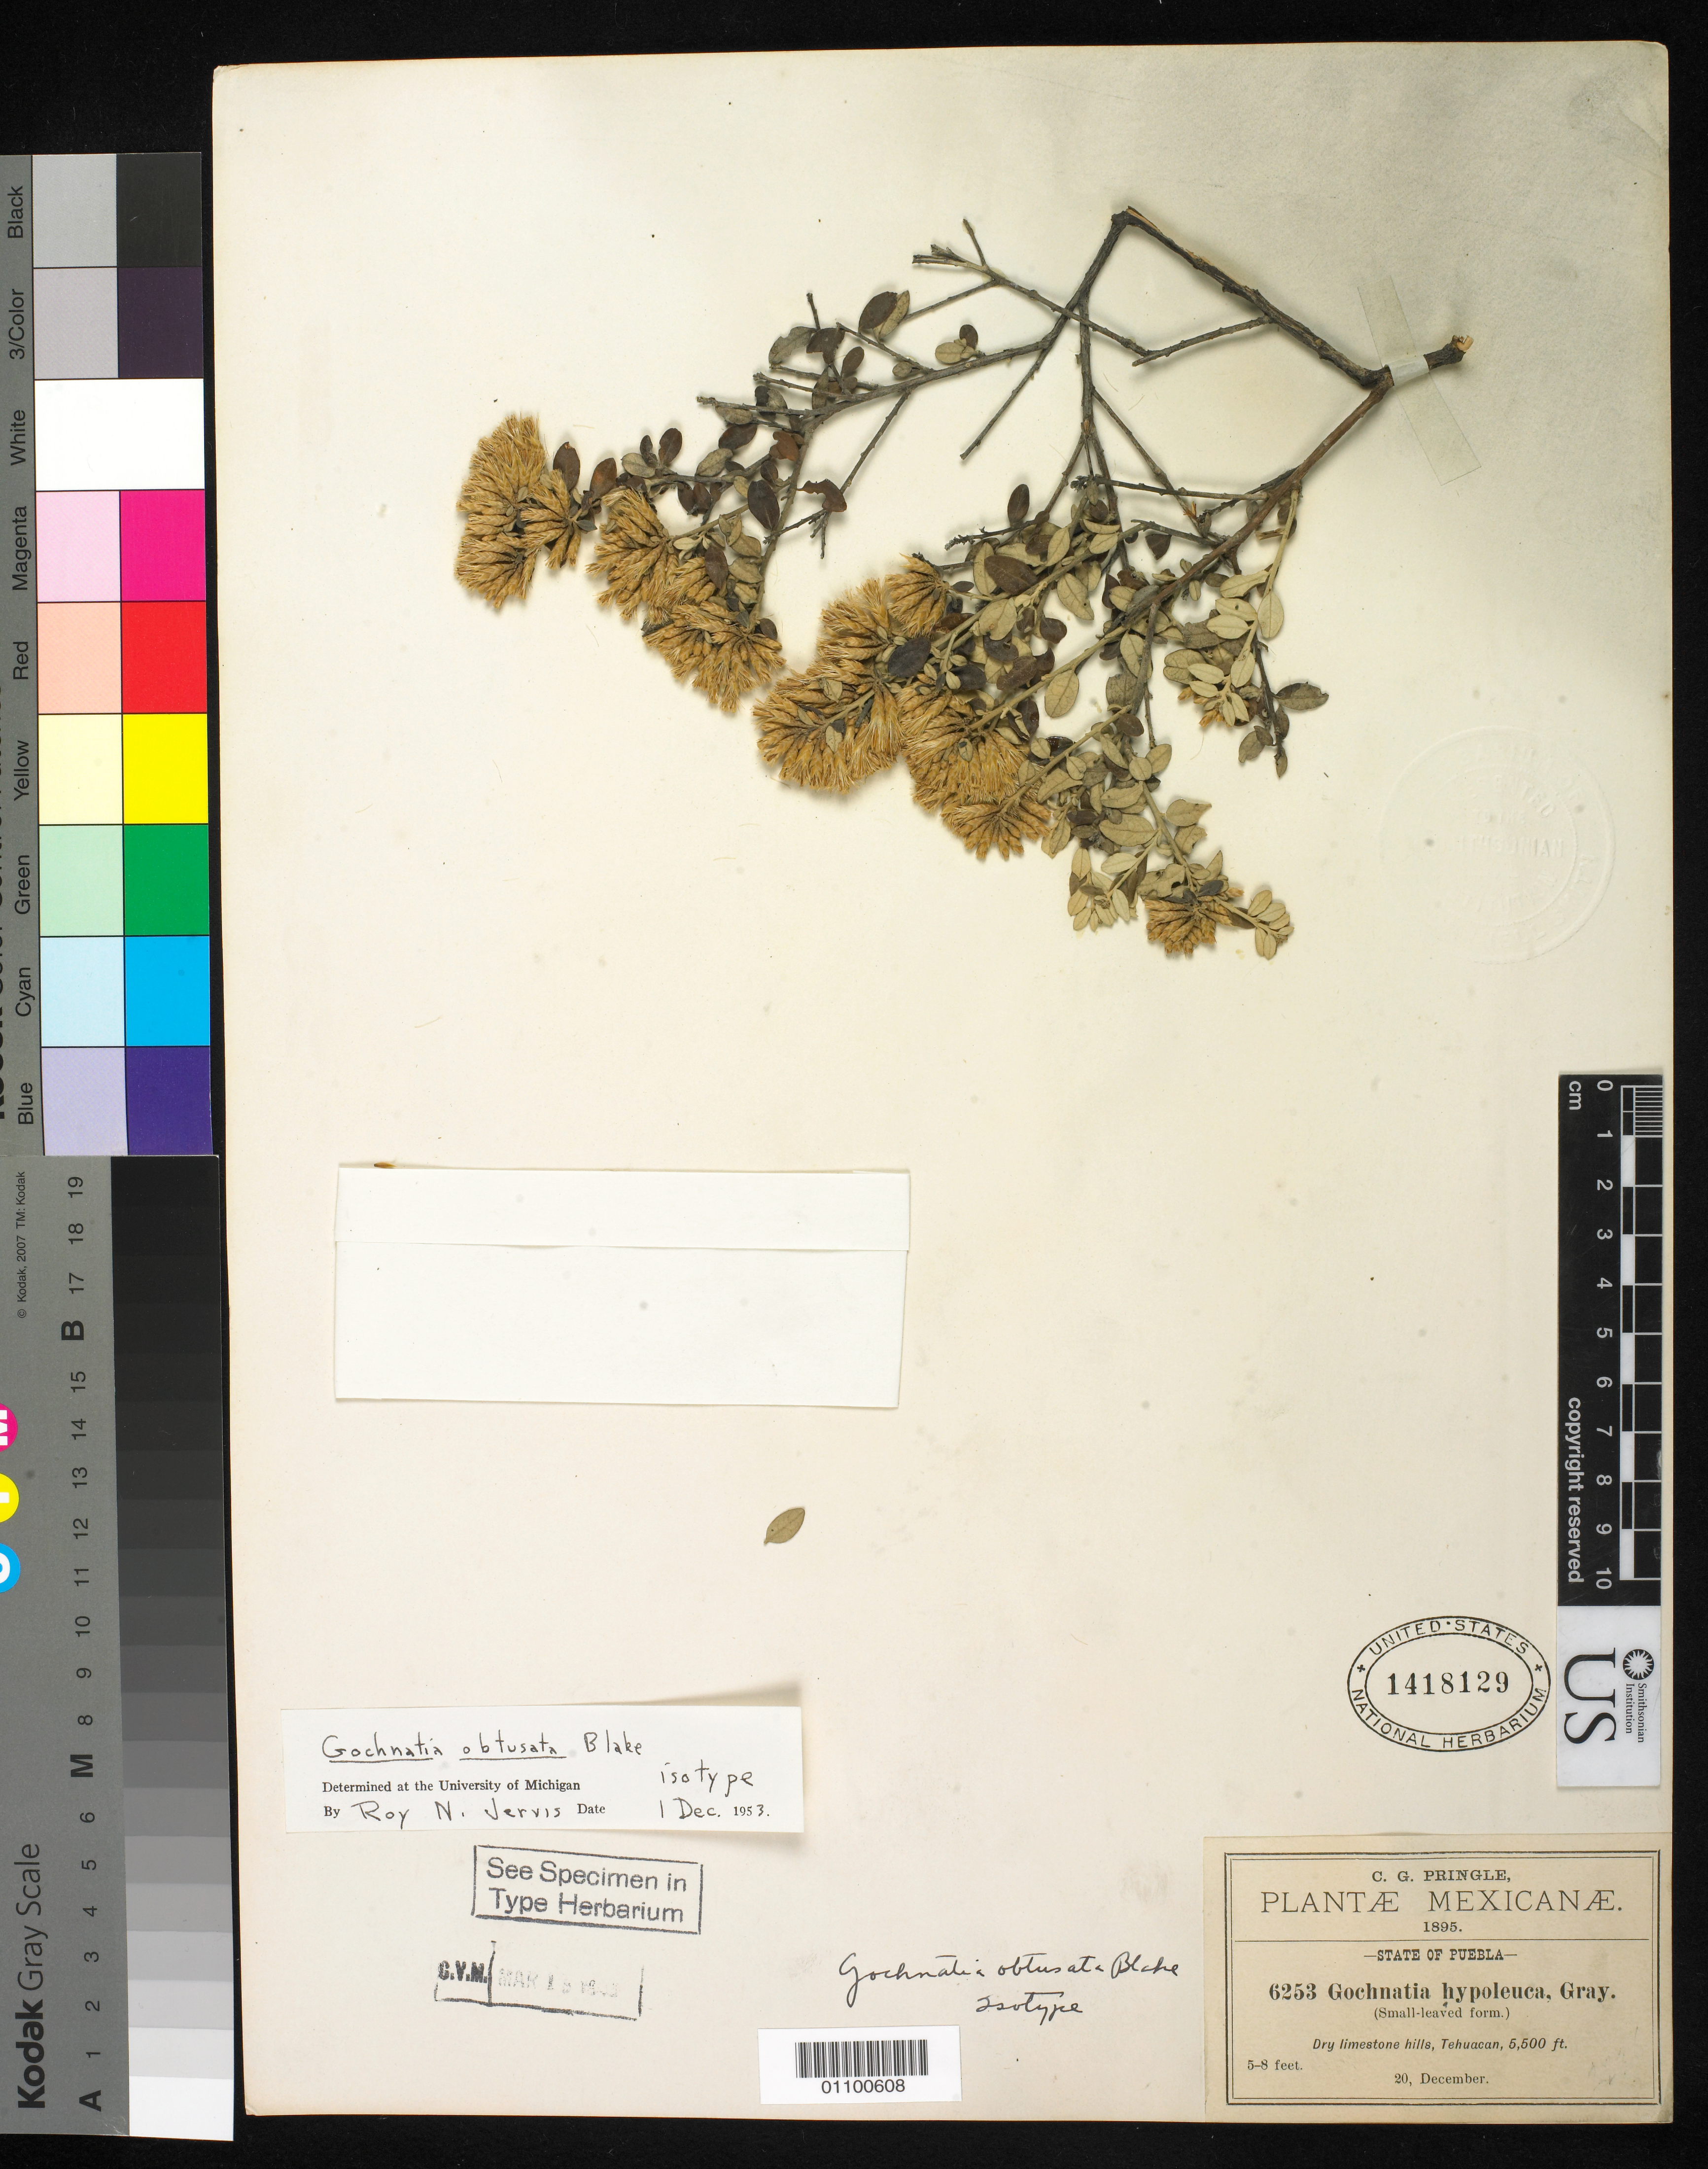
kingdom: Plantae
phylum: Tracheophyta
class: Magnoliopsida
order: Asterales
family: Asteraceae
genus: Gochnatia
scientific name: Gochnatia obtusata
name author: S.F. Blake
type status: Isotype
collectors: C. G. Pringle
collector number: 6253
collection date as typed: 20 Dec 1895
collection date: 1895-12-20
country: Mexico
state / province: Puebla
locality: Tehuacan.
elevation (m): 1675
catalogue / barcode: US 1418129